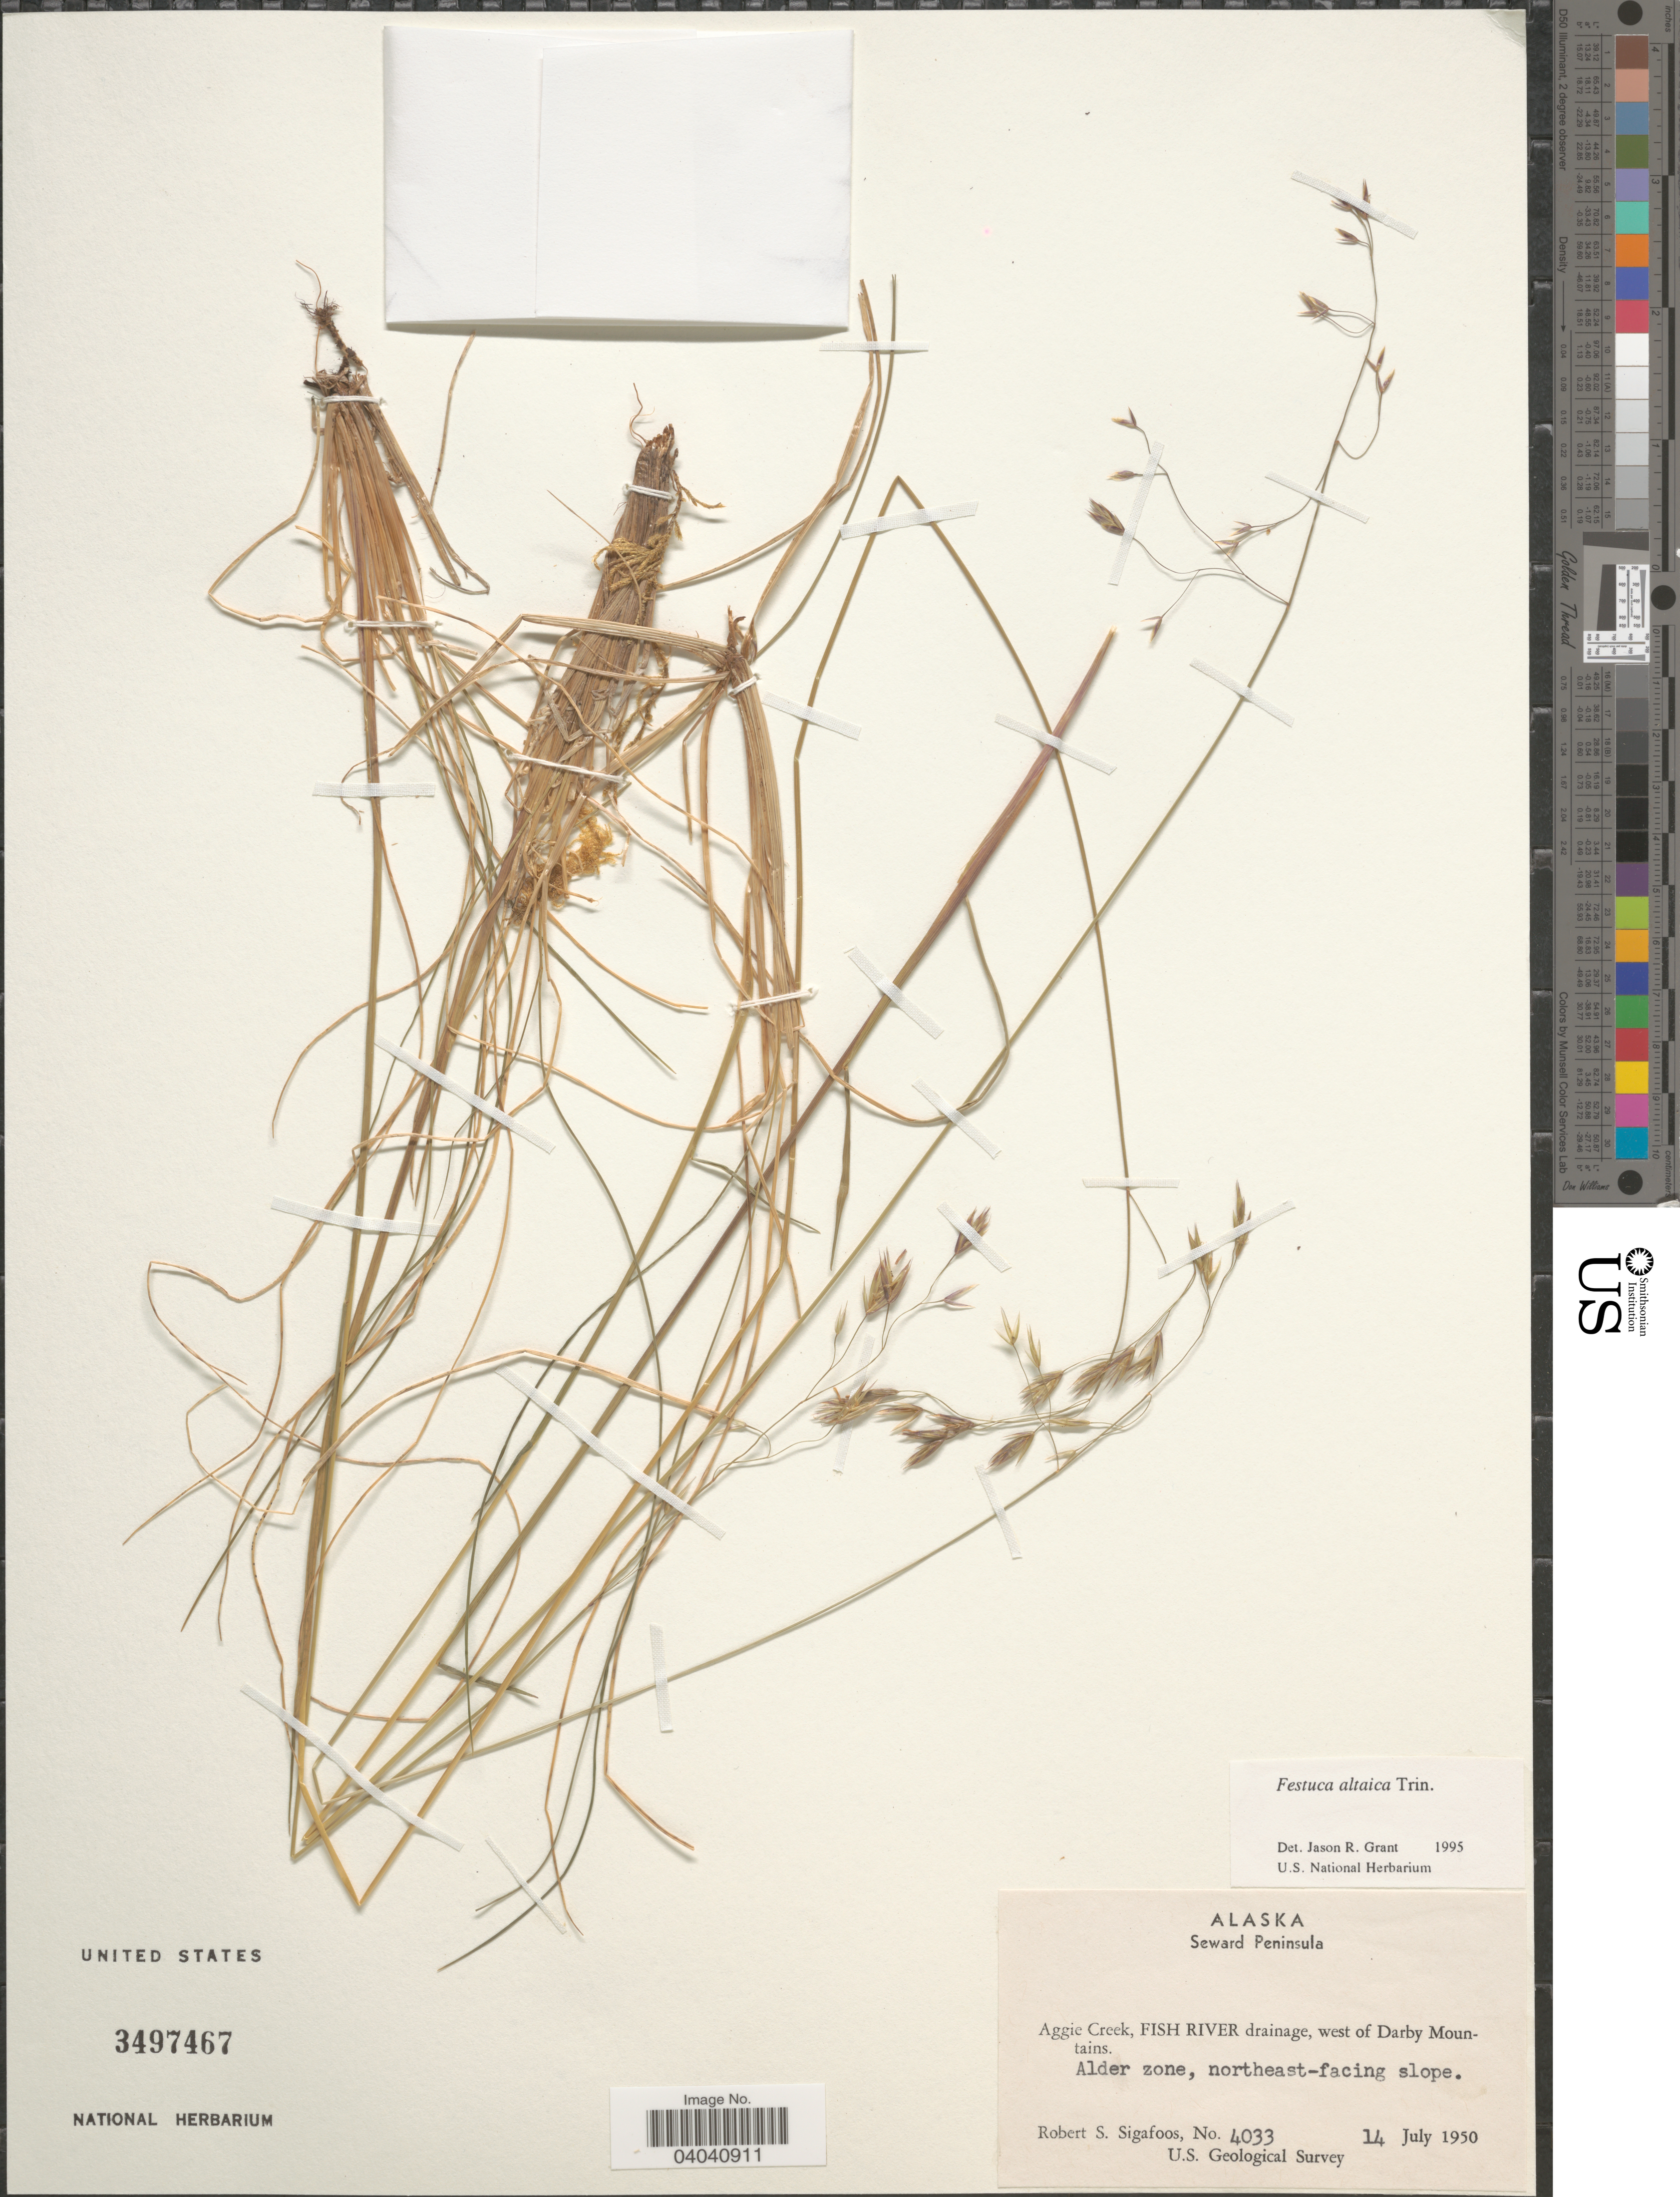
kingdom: Plantae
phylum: Tracheophyta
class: Liliopsida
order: Poales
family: Poaceae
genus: Festuca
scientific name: Festuca altaica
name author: Trin.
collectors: R. Sigafoos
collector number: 4033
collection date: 1950-07-14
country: United States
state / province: Alaska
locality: Seward Peninsula. Aggie Creek, Fish River drainage, west of Darby Mountains. Alder zone, northeast-facing slope.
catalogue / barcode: US 3497467